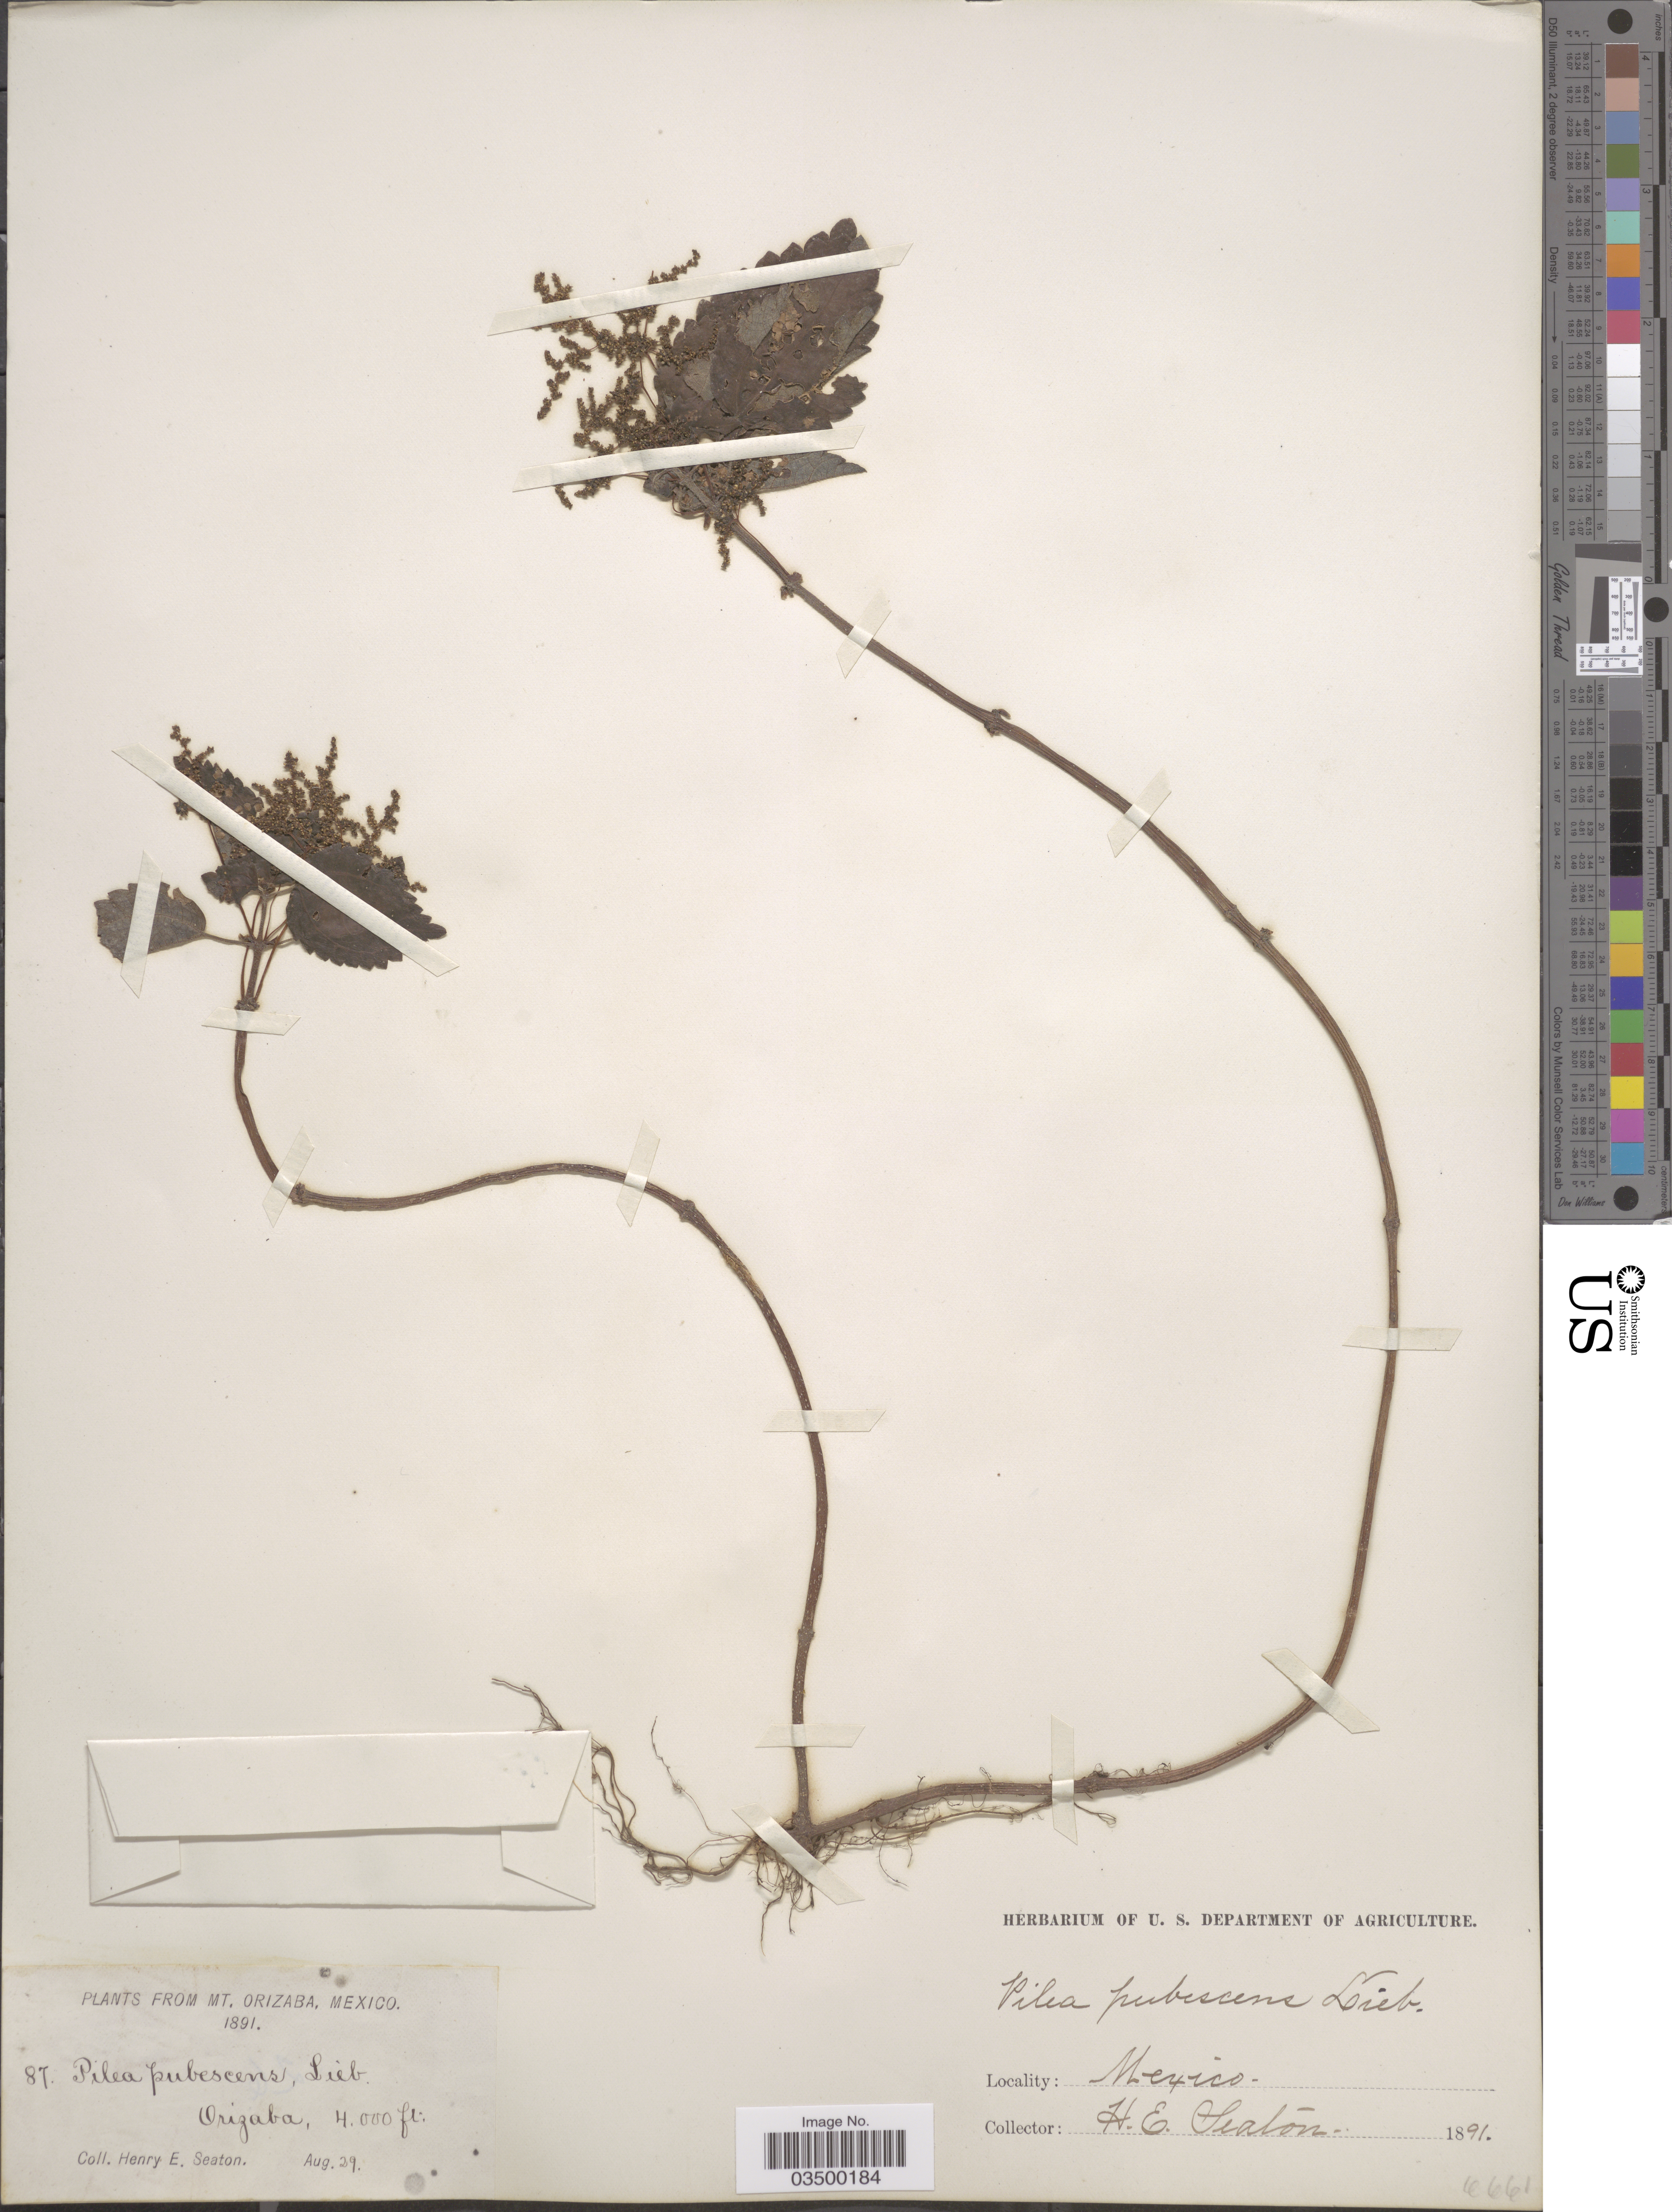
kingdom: Plantae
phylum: Tracheophyta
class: Magnoliopsida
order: Rosales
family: Urticaceae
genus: Pilea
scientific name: Pilea pubescens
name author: Liebm.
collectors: H. E. Seaton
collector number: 87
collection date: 1891-08-29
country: Mexico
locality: Mt. Orizaba. Orizaba.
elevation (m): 1219